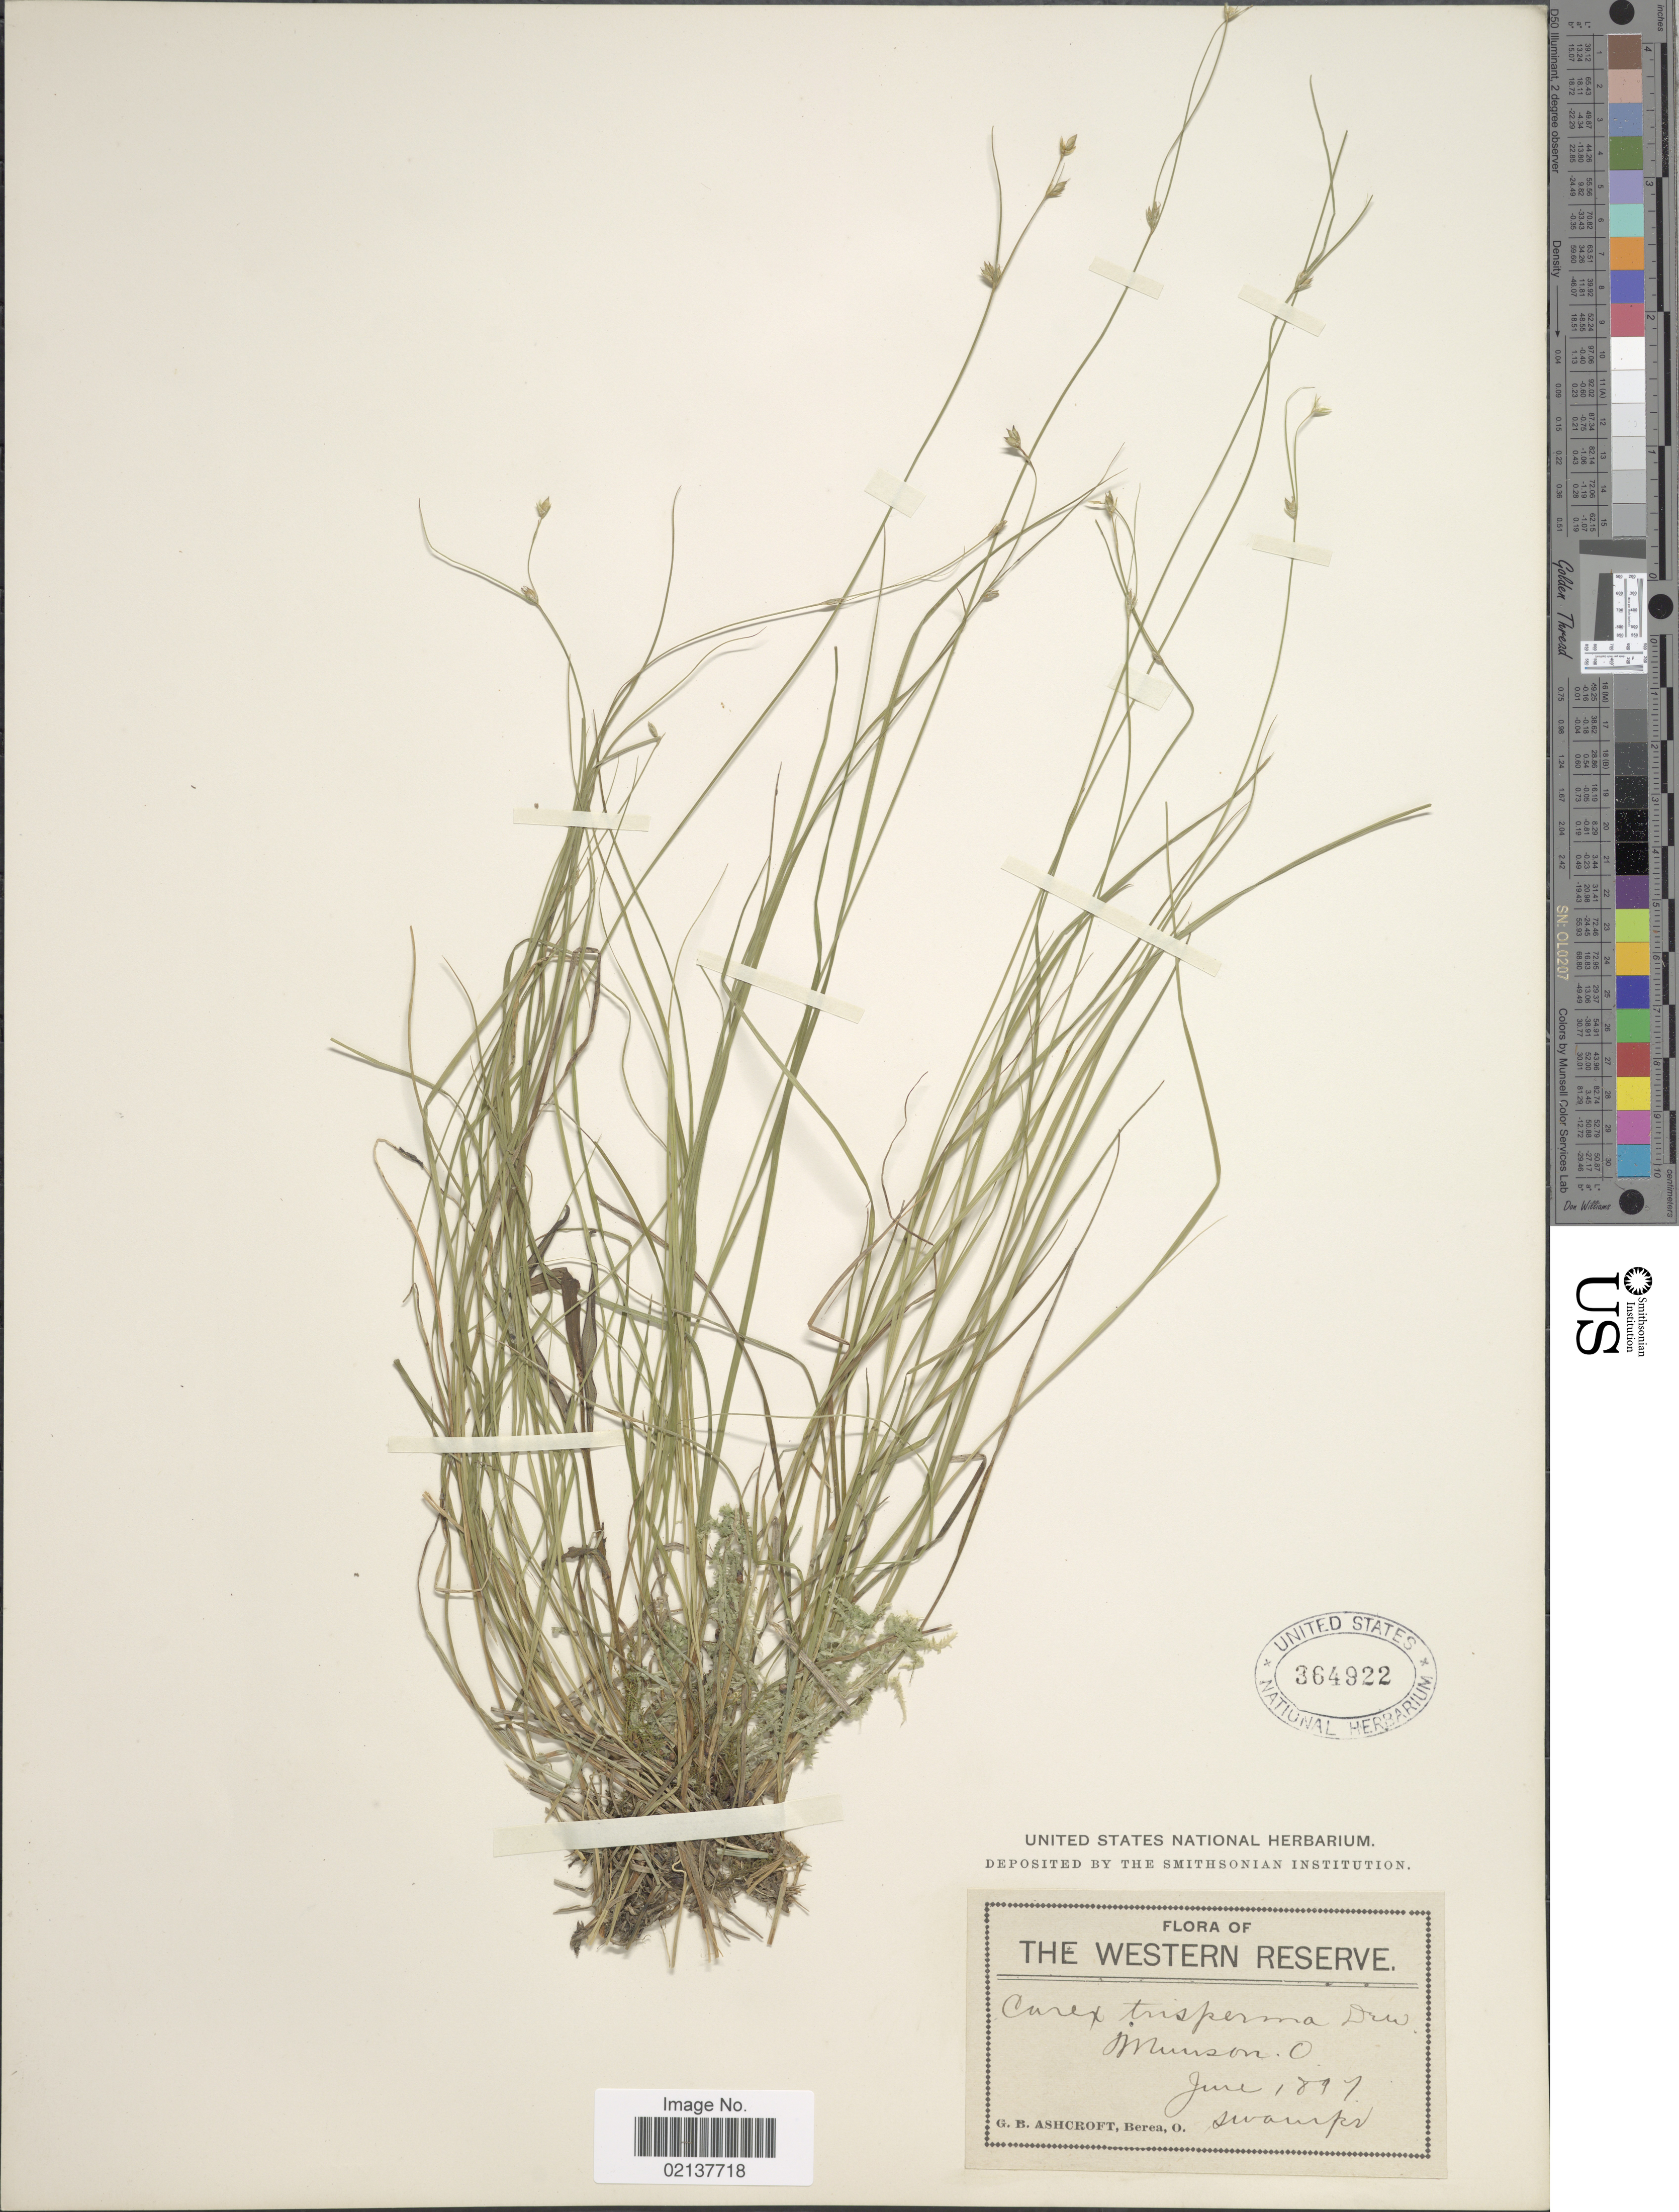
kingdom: Plantae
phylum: Tracheophyta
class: Liliopsida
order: Poales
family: Cyperaceae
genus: Carex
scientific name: Carex trisperma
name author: Dewey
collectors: G. Ashcroft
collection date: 1897-06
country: United States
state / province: Ohio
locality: The Western Reserve, Munson, Swamps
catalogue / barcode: US 364922